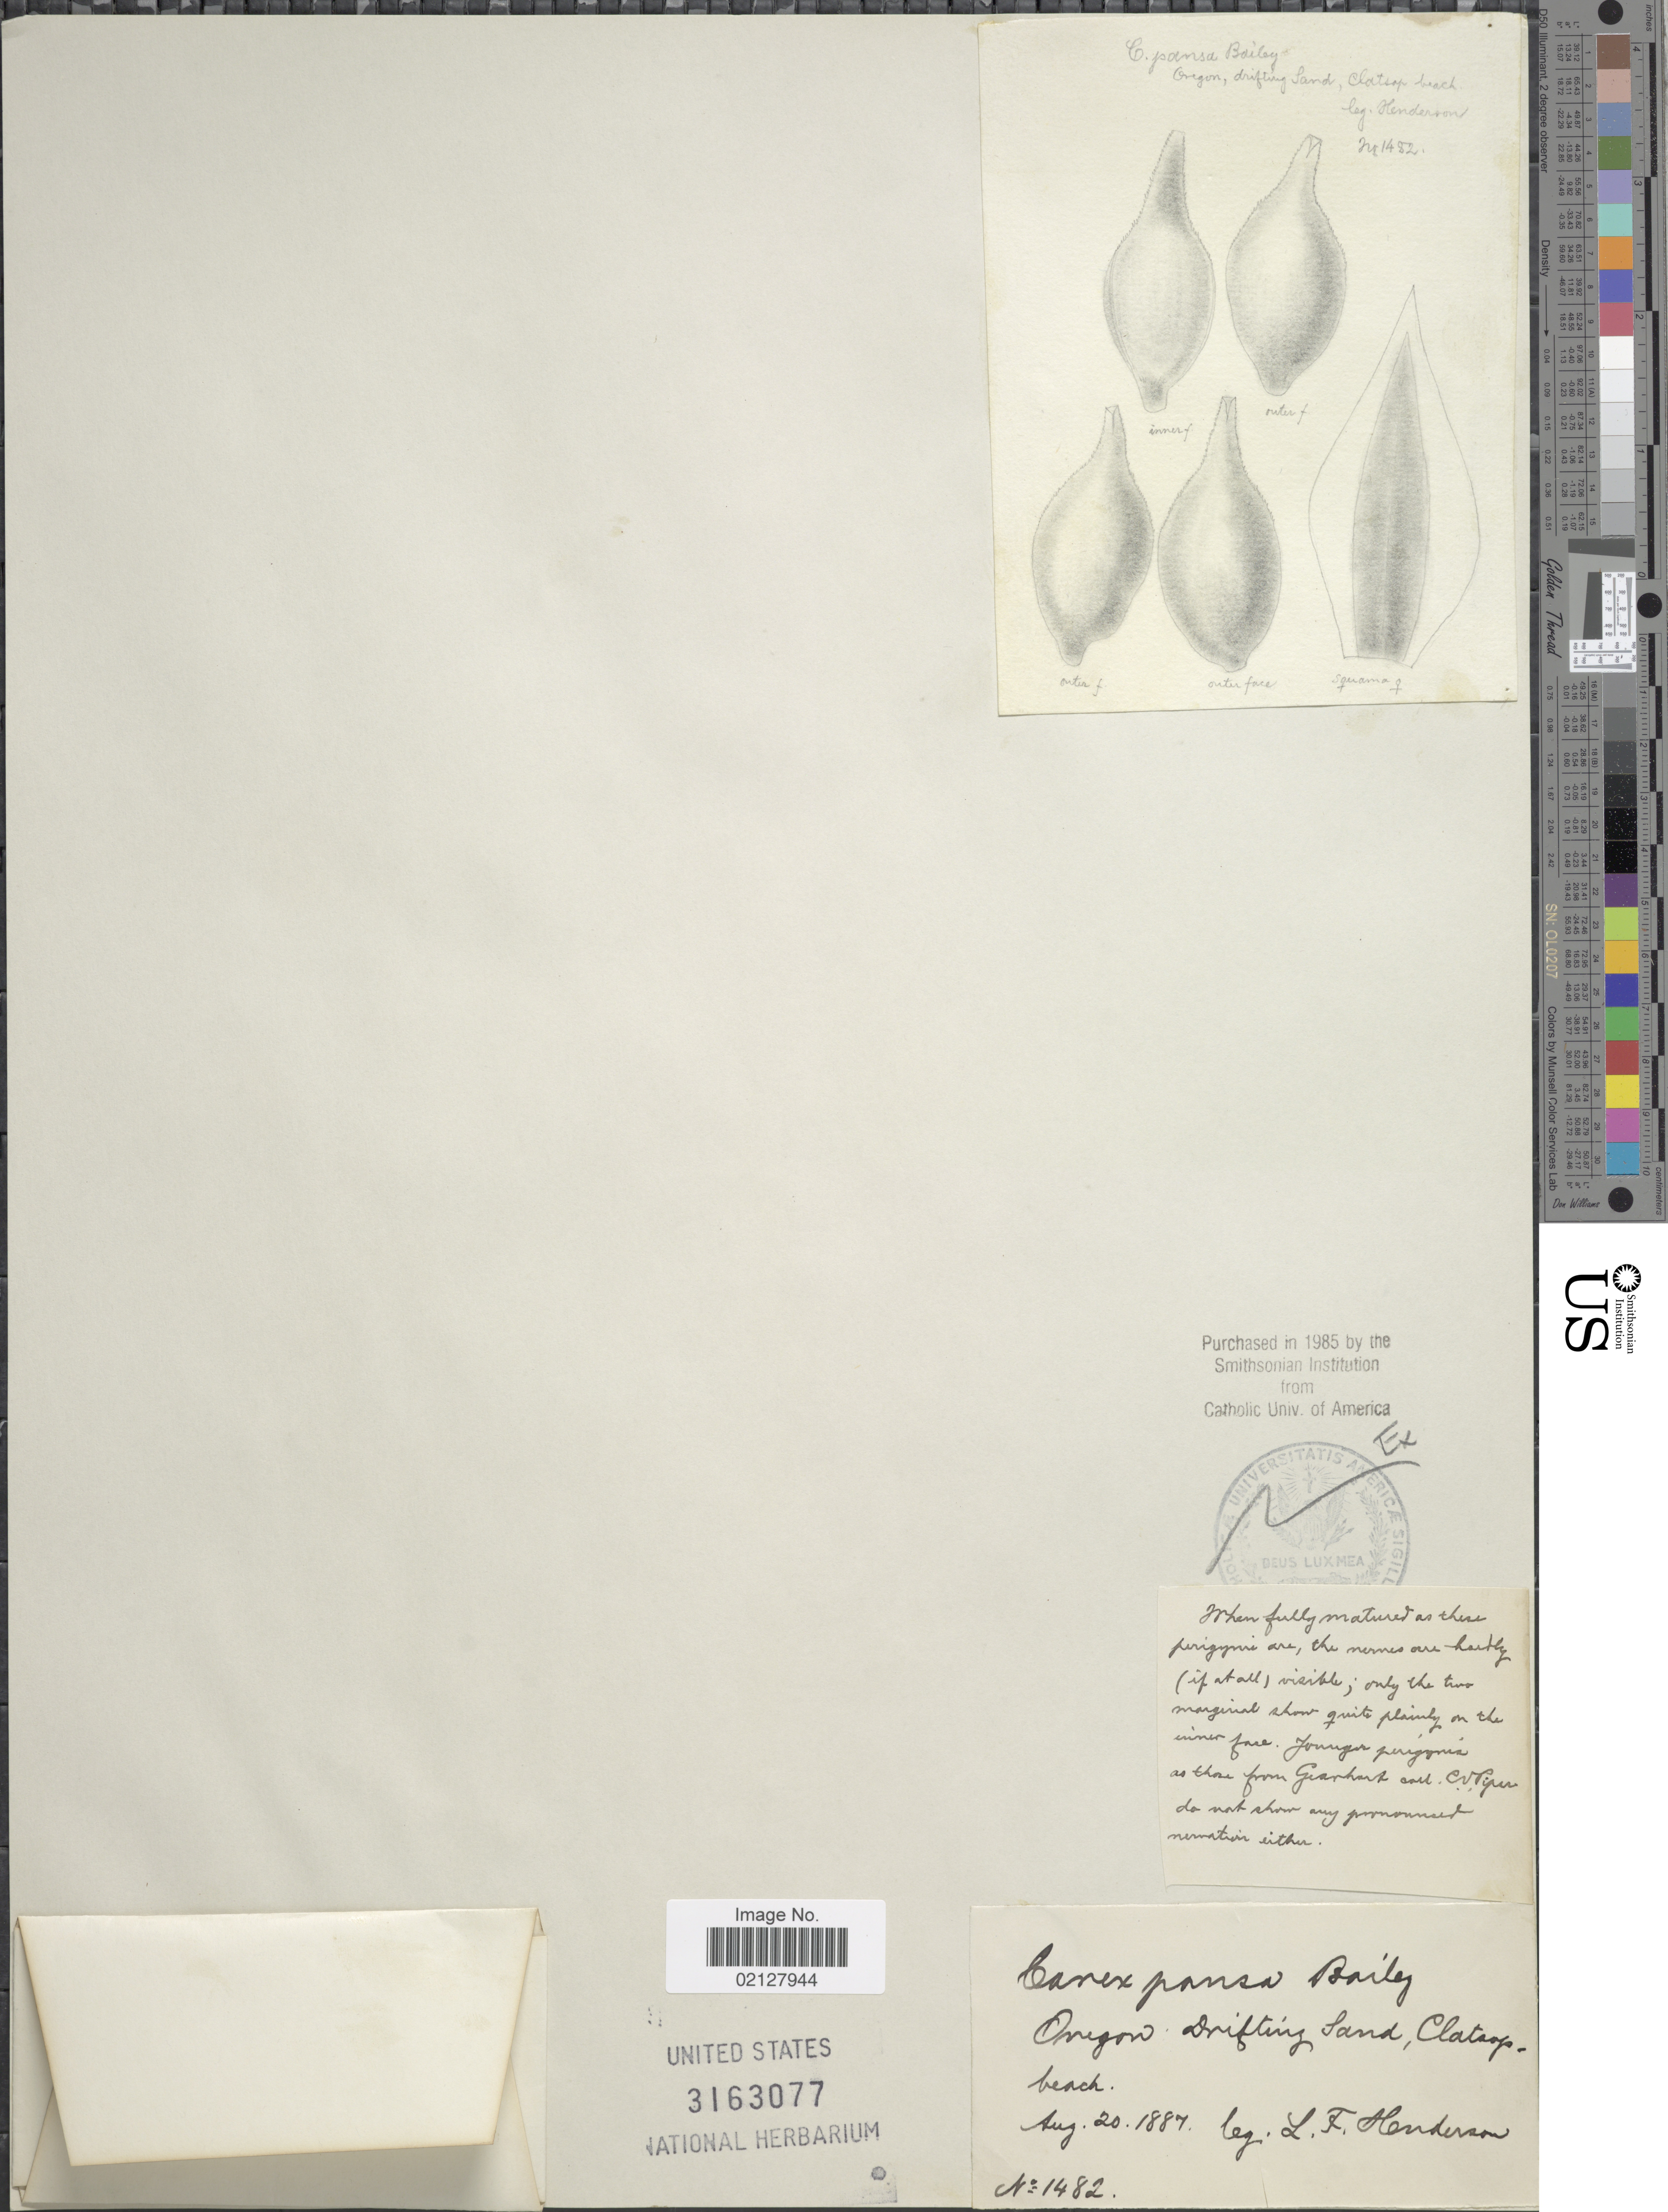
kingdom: Plantae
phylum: Tracheophyta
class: Liliopsida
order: Poales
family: Cyperaceae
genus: Carex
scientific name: Carex pansa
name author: L.H. Bailey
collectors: L. Henderson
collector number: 1482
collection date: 1887-08-20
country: United States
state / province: Oregon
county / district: Clatsop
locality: Clatsop beach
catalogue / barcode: US 3163077